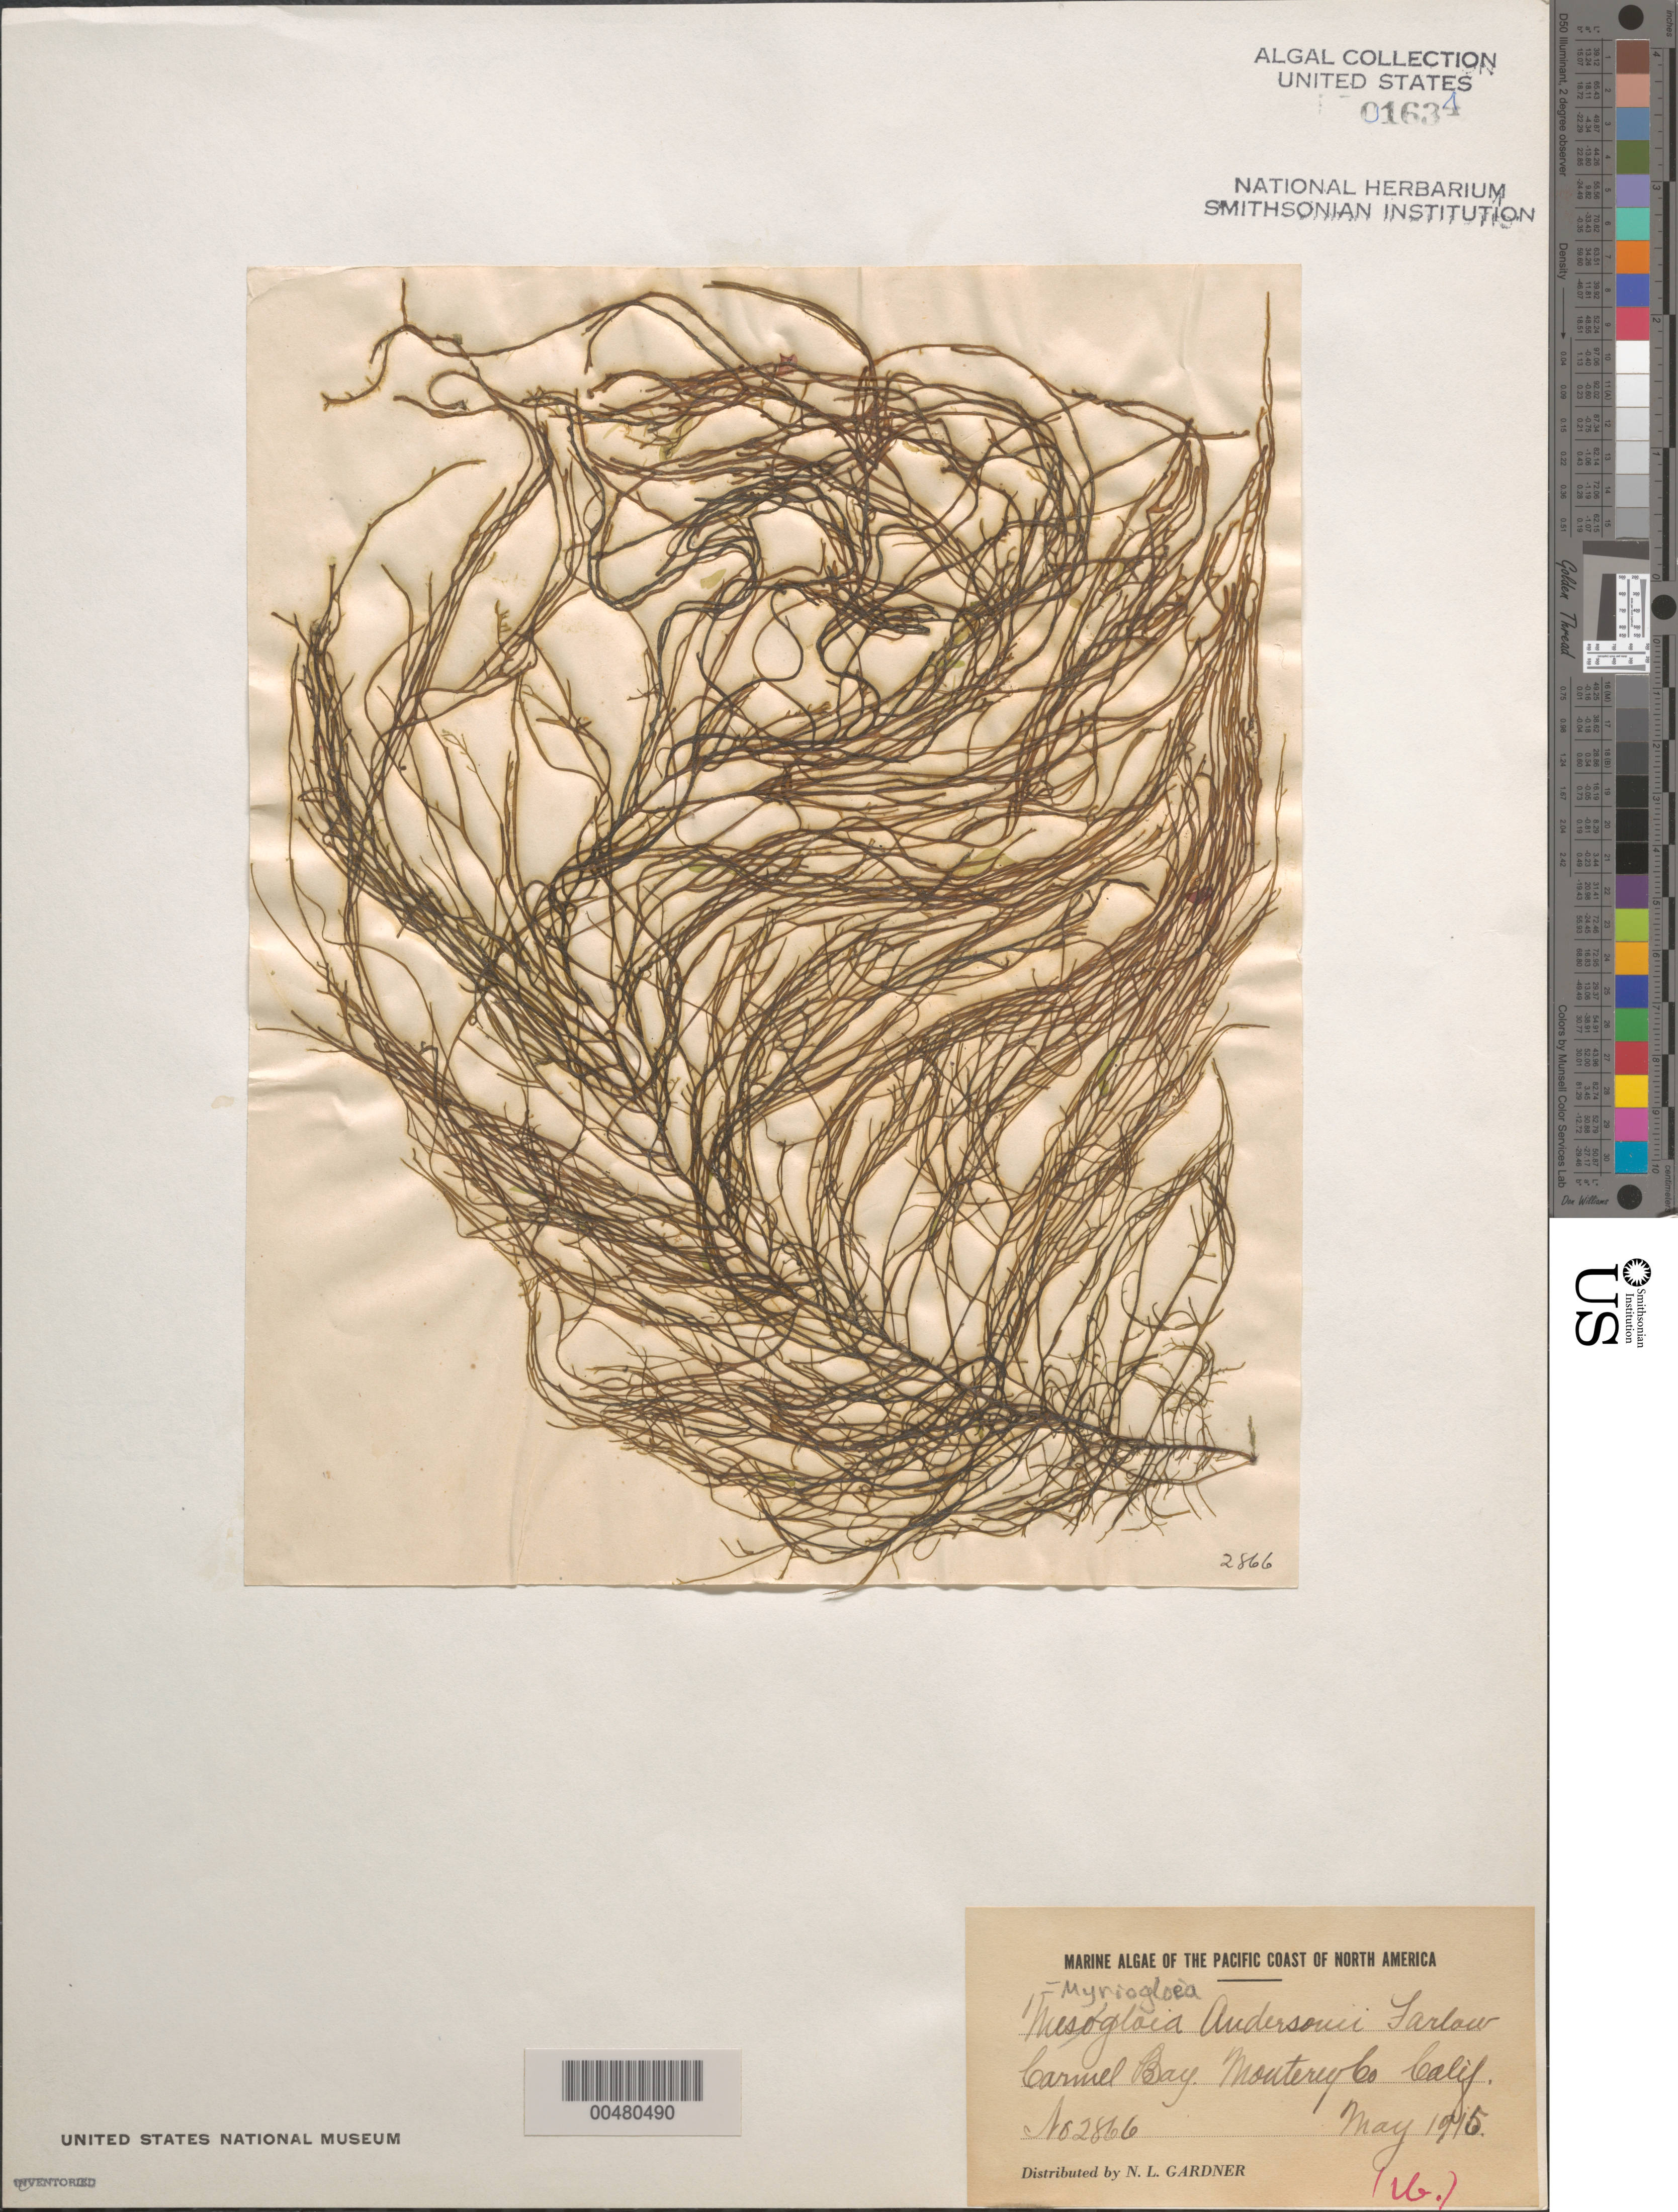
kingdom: Chromista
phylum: Ochrophyta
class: Phaeophyceae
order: Ectocarpales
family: Chordariaceae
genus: Haplogloia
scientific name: Haplogloia andersonii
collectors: N. Gardner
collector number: NLG 2866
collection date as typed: May 1915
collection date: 1915-05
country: United States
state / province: California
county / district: Monterey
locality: Carmel Bay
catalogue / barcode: US 1634